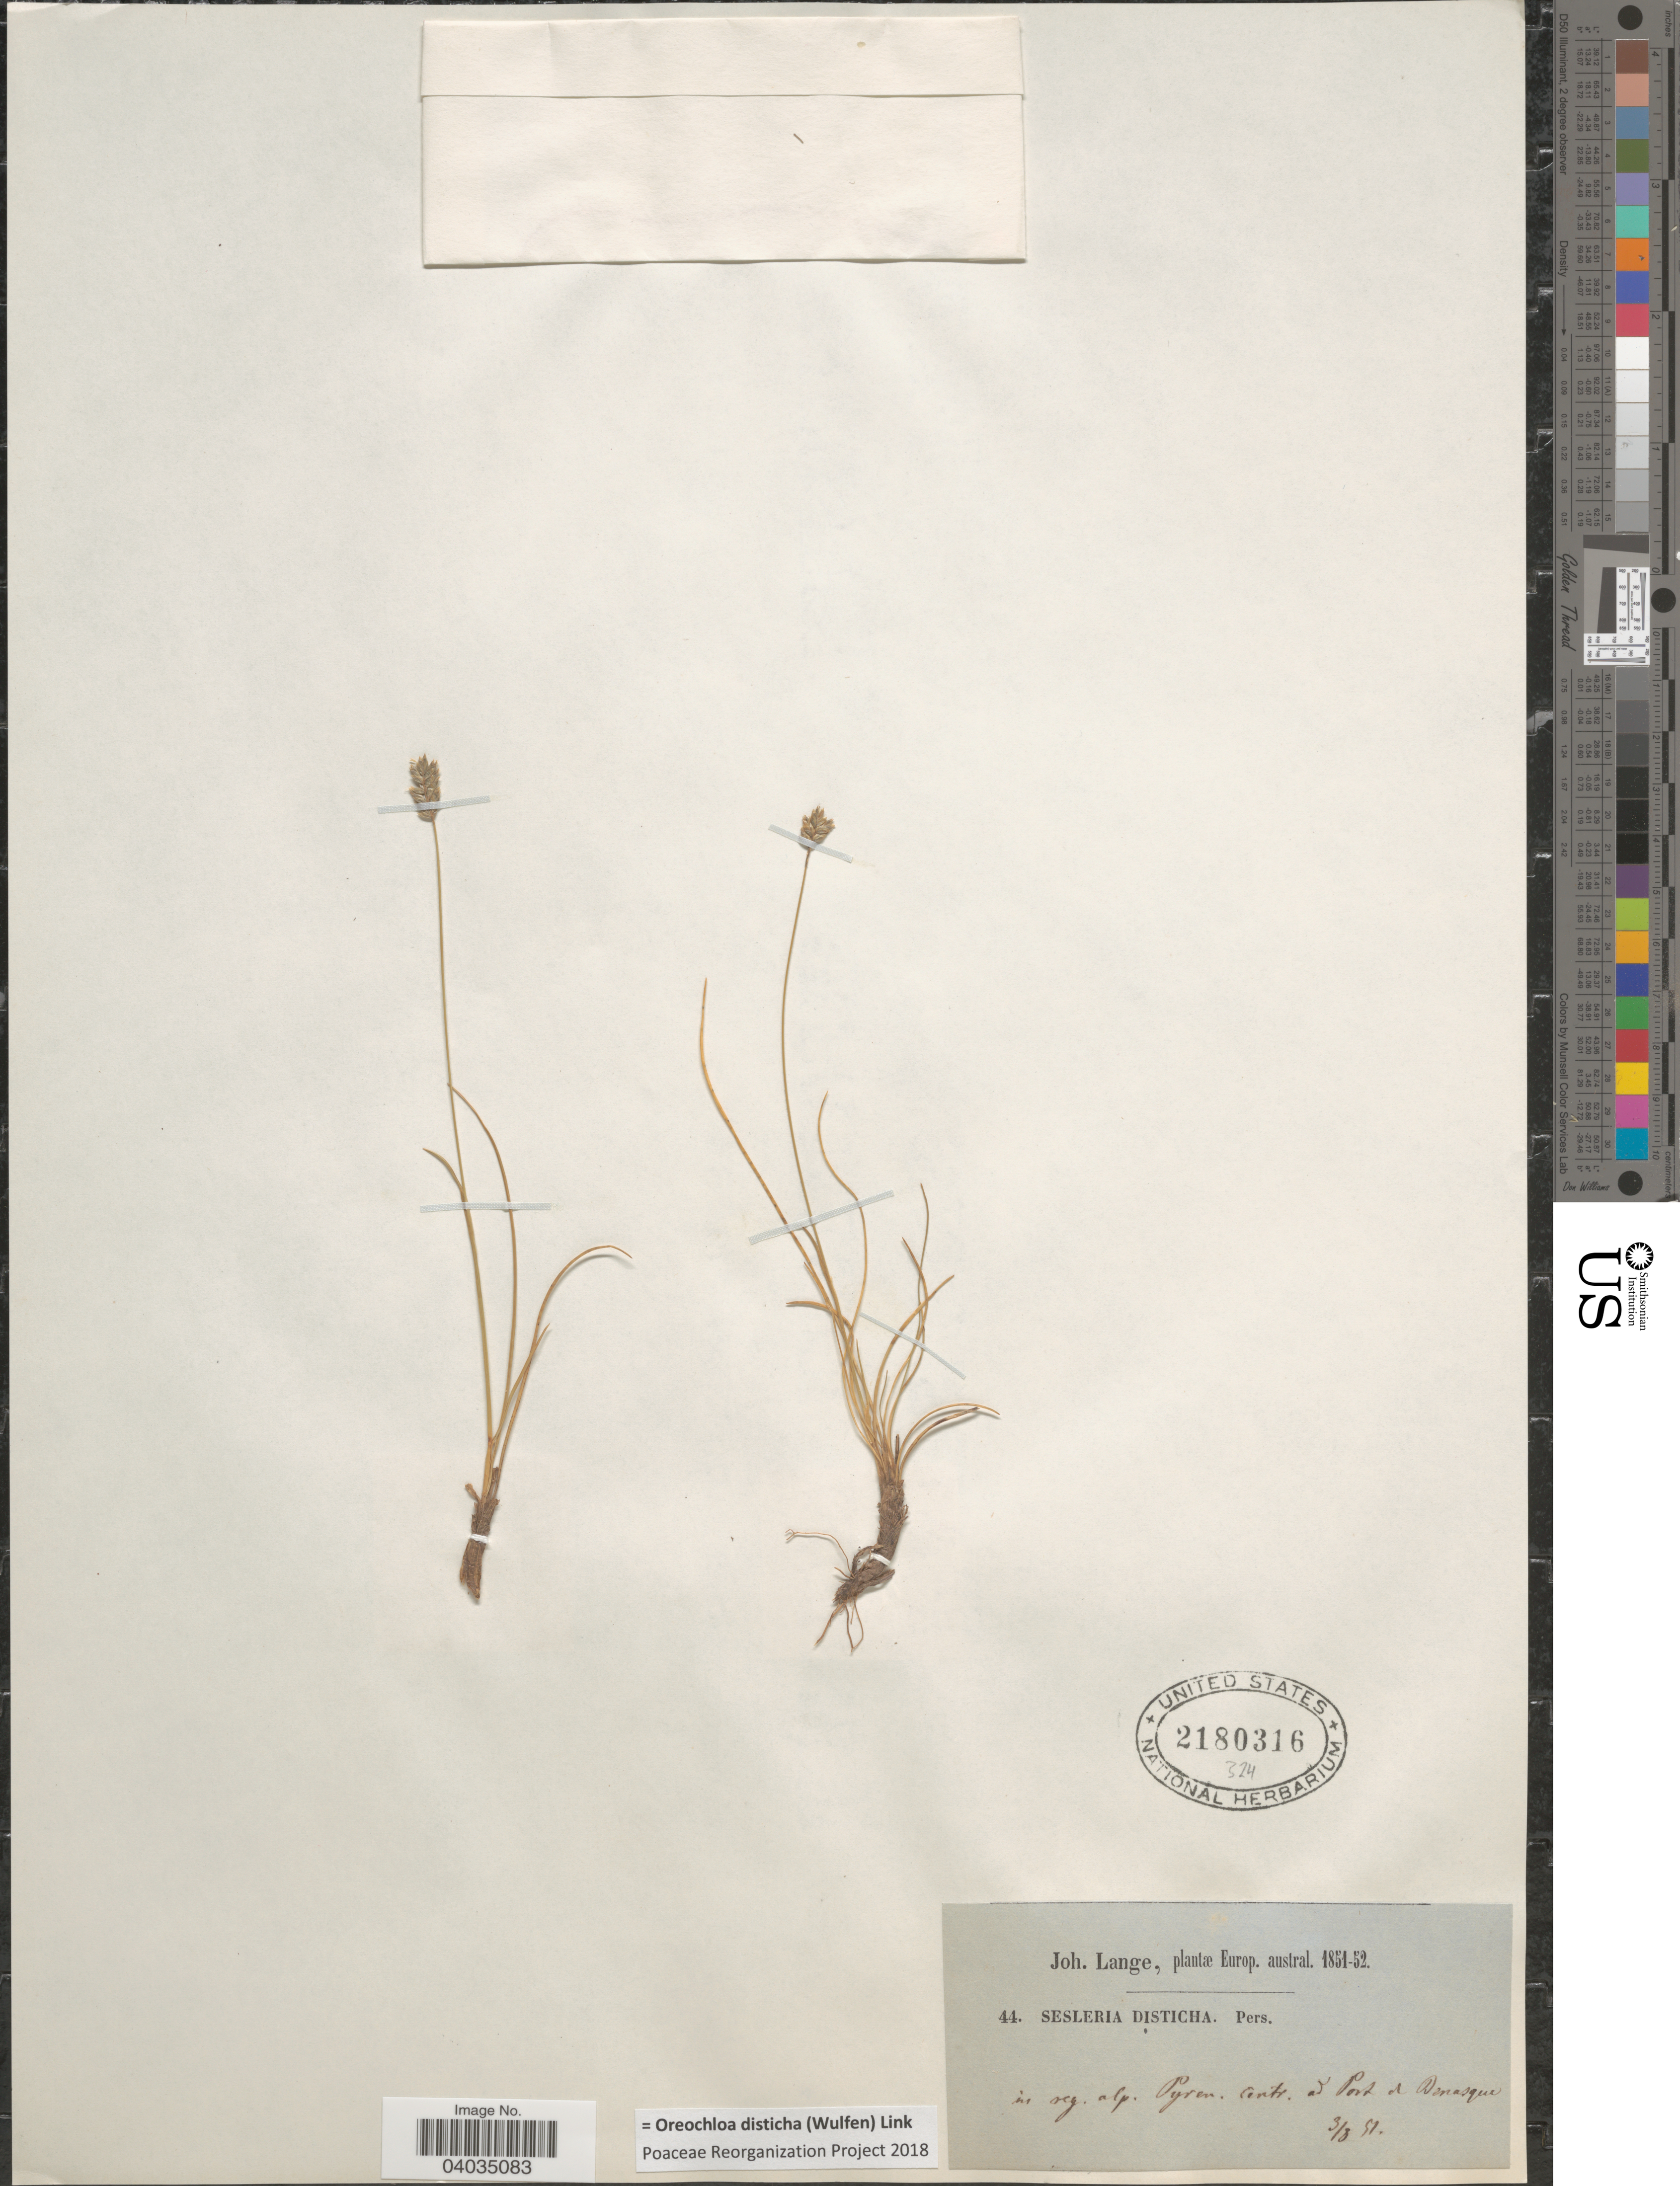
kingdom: Plantae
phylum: Tracheophyta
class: Liliopsida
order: Poales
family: Poaceae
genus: Oreochloa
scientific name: Oreochloa disticha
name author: (Wulfen) Link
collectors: J. M. C. Lange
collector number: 44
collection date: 1851-08-03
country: Spain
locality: Europ. austral. In reg. alp. Pyren. centr. ad Port d' Benasque.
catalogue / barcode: US 2180316